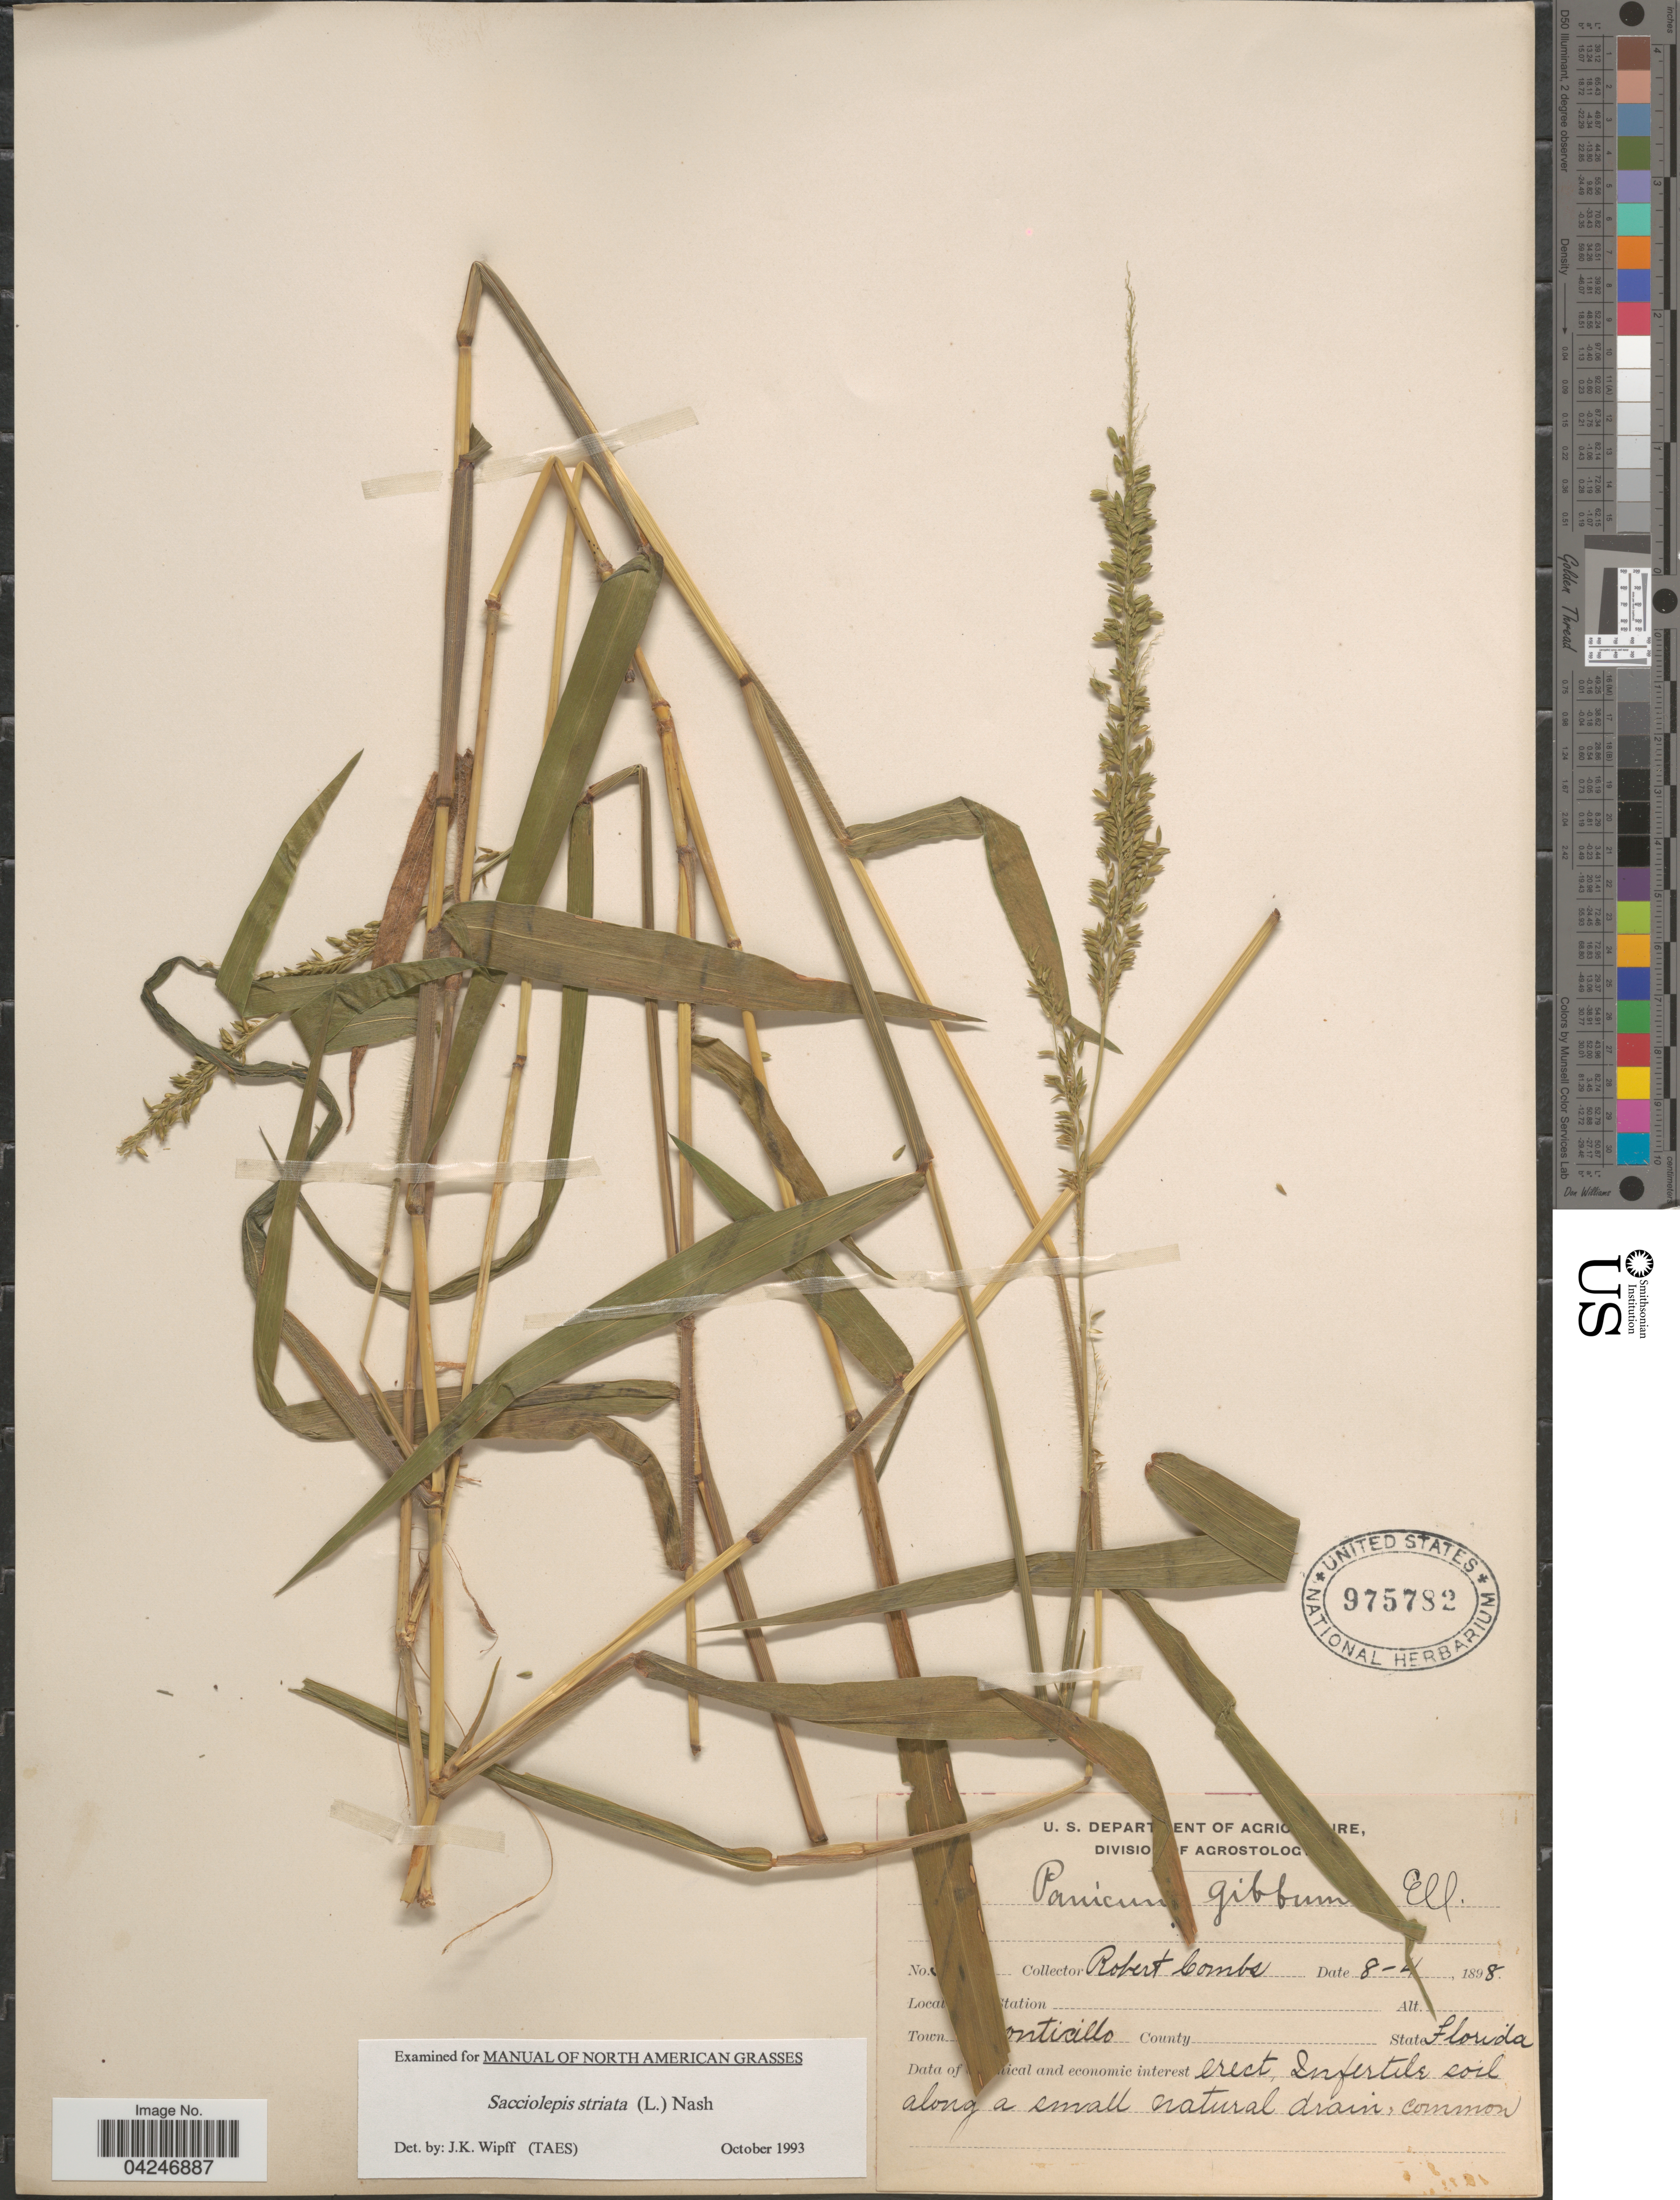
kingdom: Plantae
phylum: Tracheophyta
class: Liliopsida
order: Poales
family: Poaceae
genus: Sacciolepis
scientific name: Sacciolepis striata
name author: (L.) Nash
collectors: R. Combs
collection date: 1898-08-04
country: United States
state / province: Florida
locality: Town Monticillo.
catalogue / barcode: US 975782